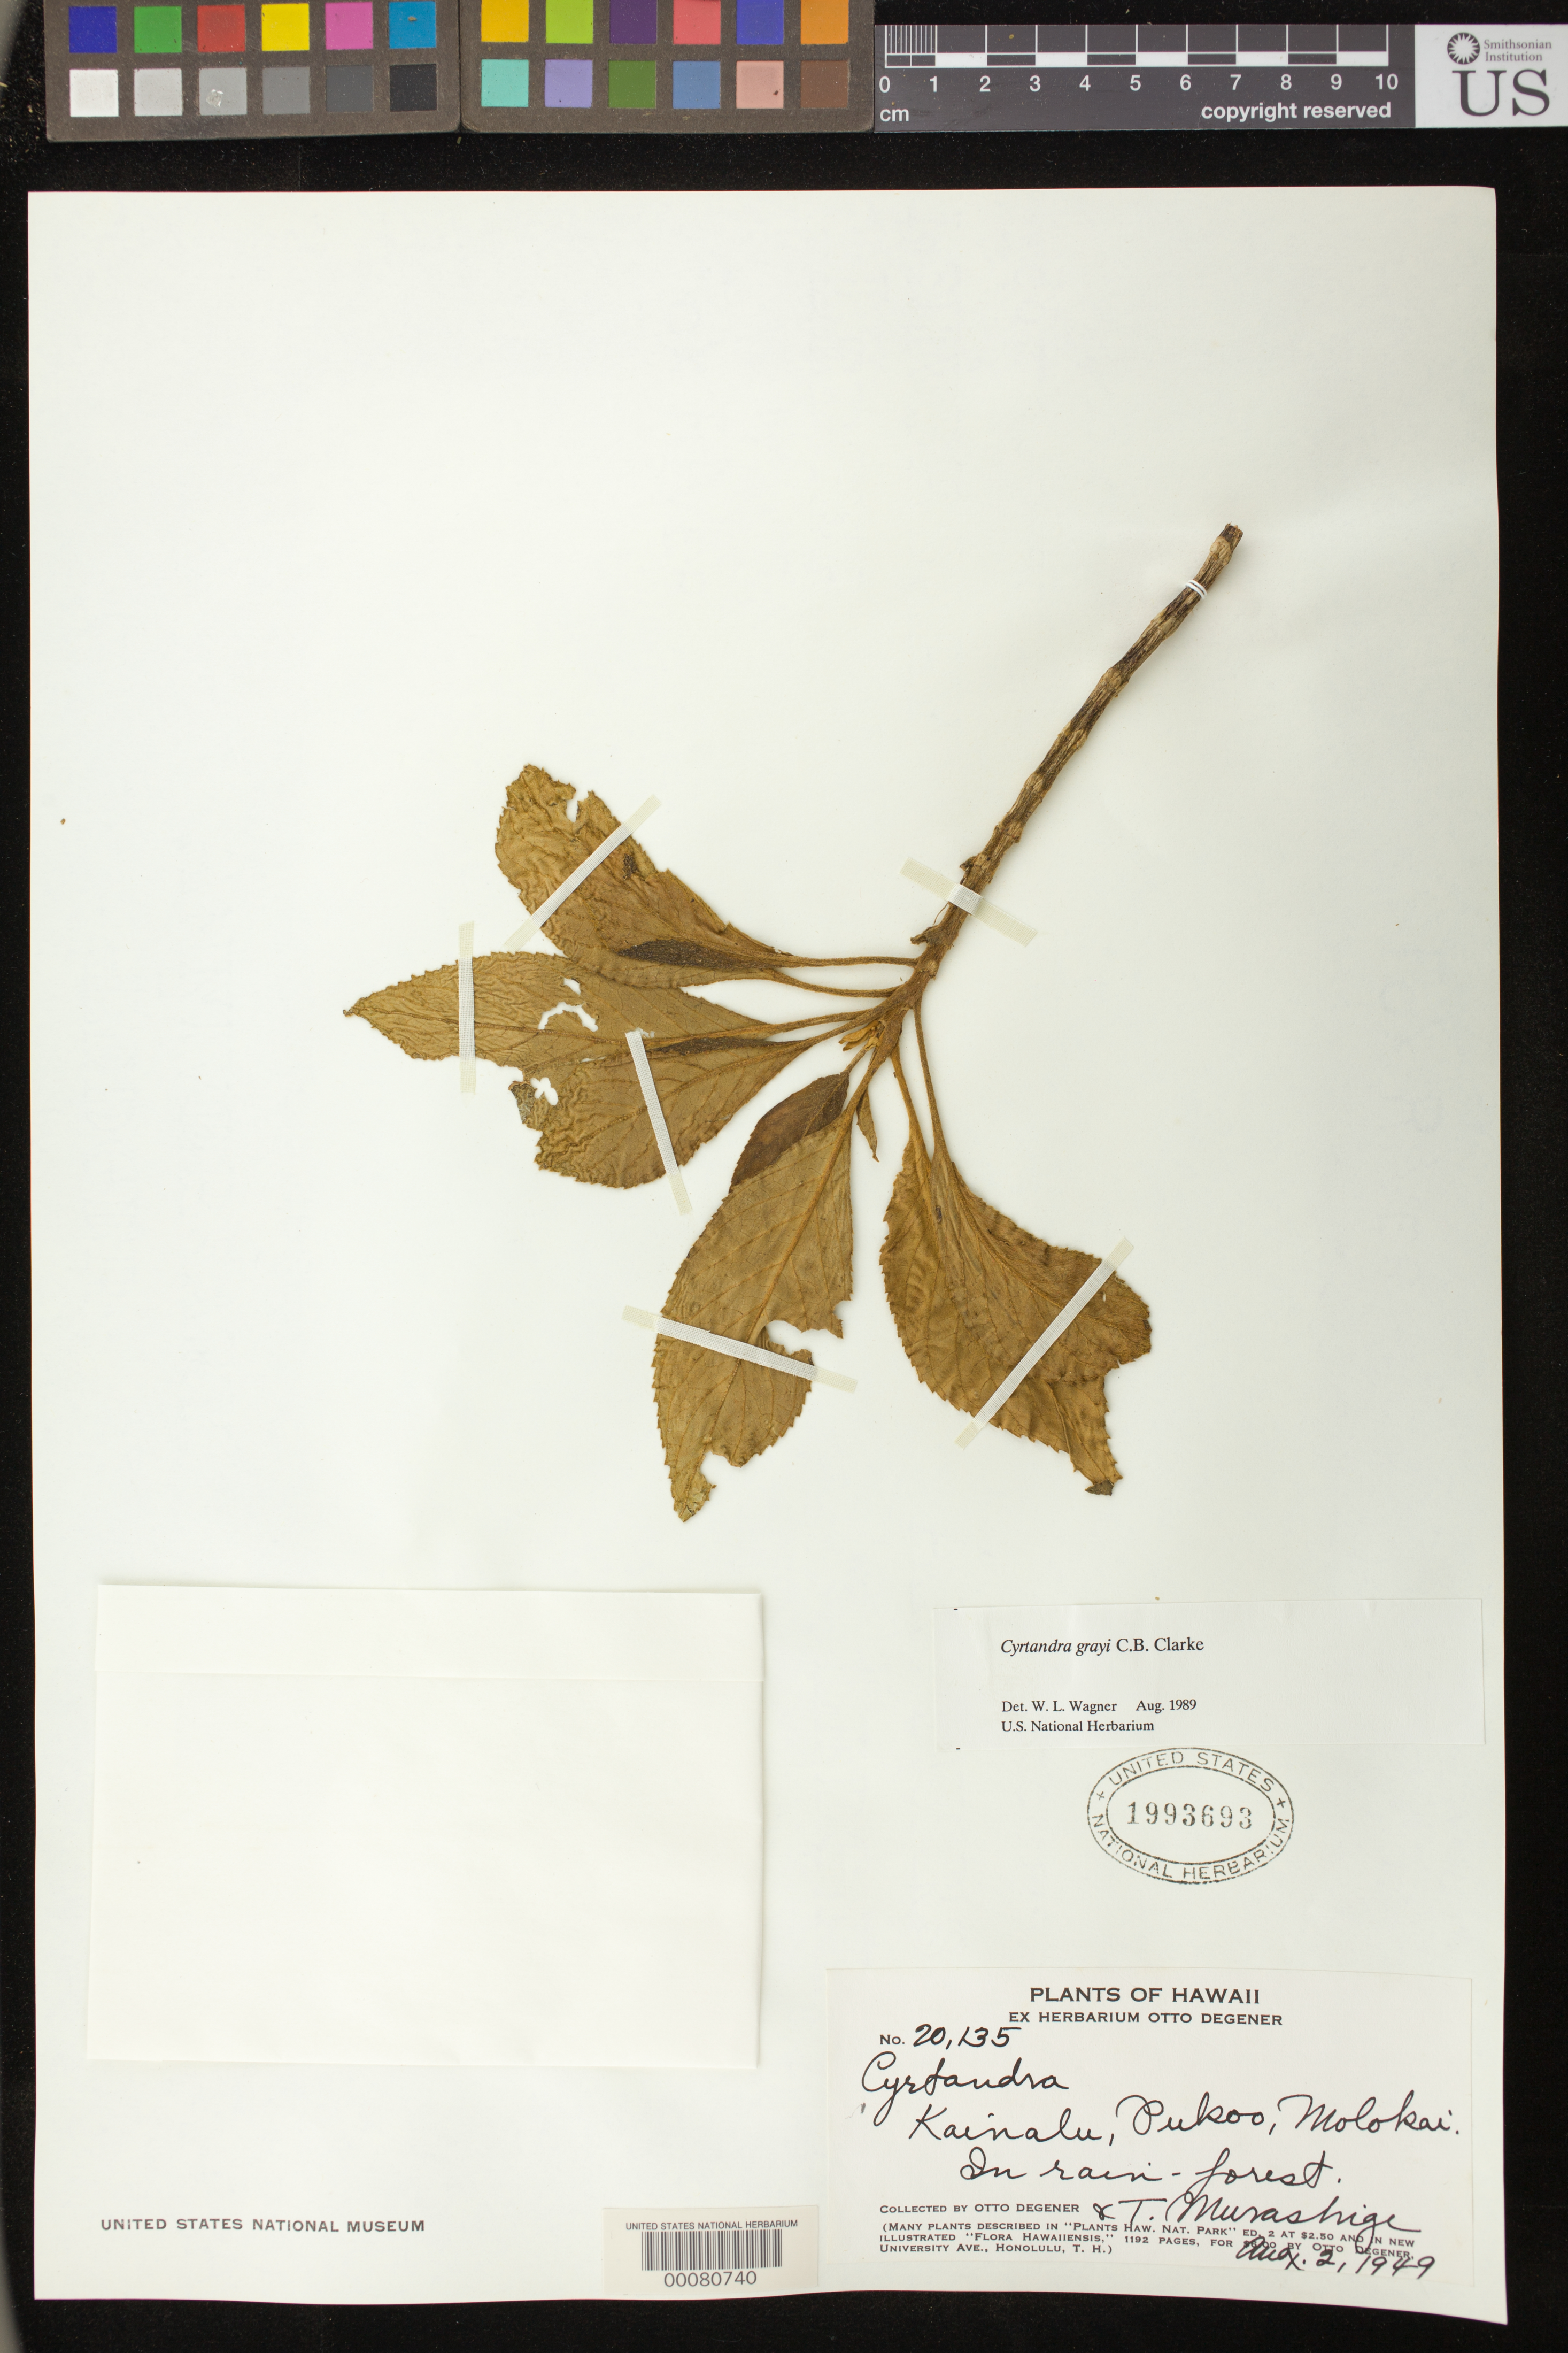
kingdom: Plantae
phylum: Tracheophyta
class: Magnoliopsida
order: Lamiales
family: Gesneriaceae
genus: Cyrtandra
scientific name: Cyrtandra grayi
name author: C.B. Clarke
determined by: Wagner, W. L., (BOT), Smithsonian Institution - National Museum of Natural History (UNITED STATES)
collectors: O. Degener & T. Murashige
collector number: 20135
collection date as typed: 02 Aug 1949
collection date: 1949-08-02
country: United States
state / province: Hawaii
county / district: Maui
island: Moloka'i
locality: Kainalu, Pukoo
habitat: In rain-forest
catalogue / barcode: US 1993693